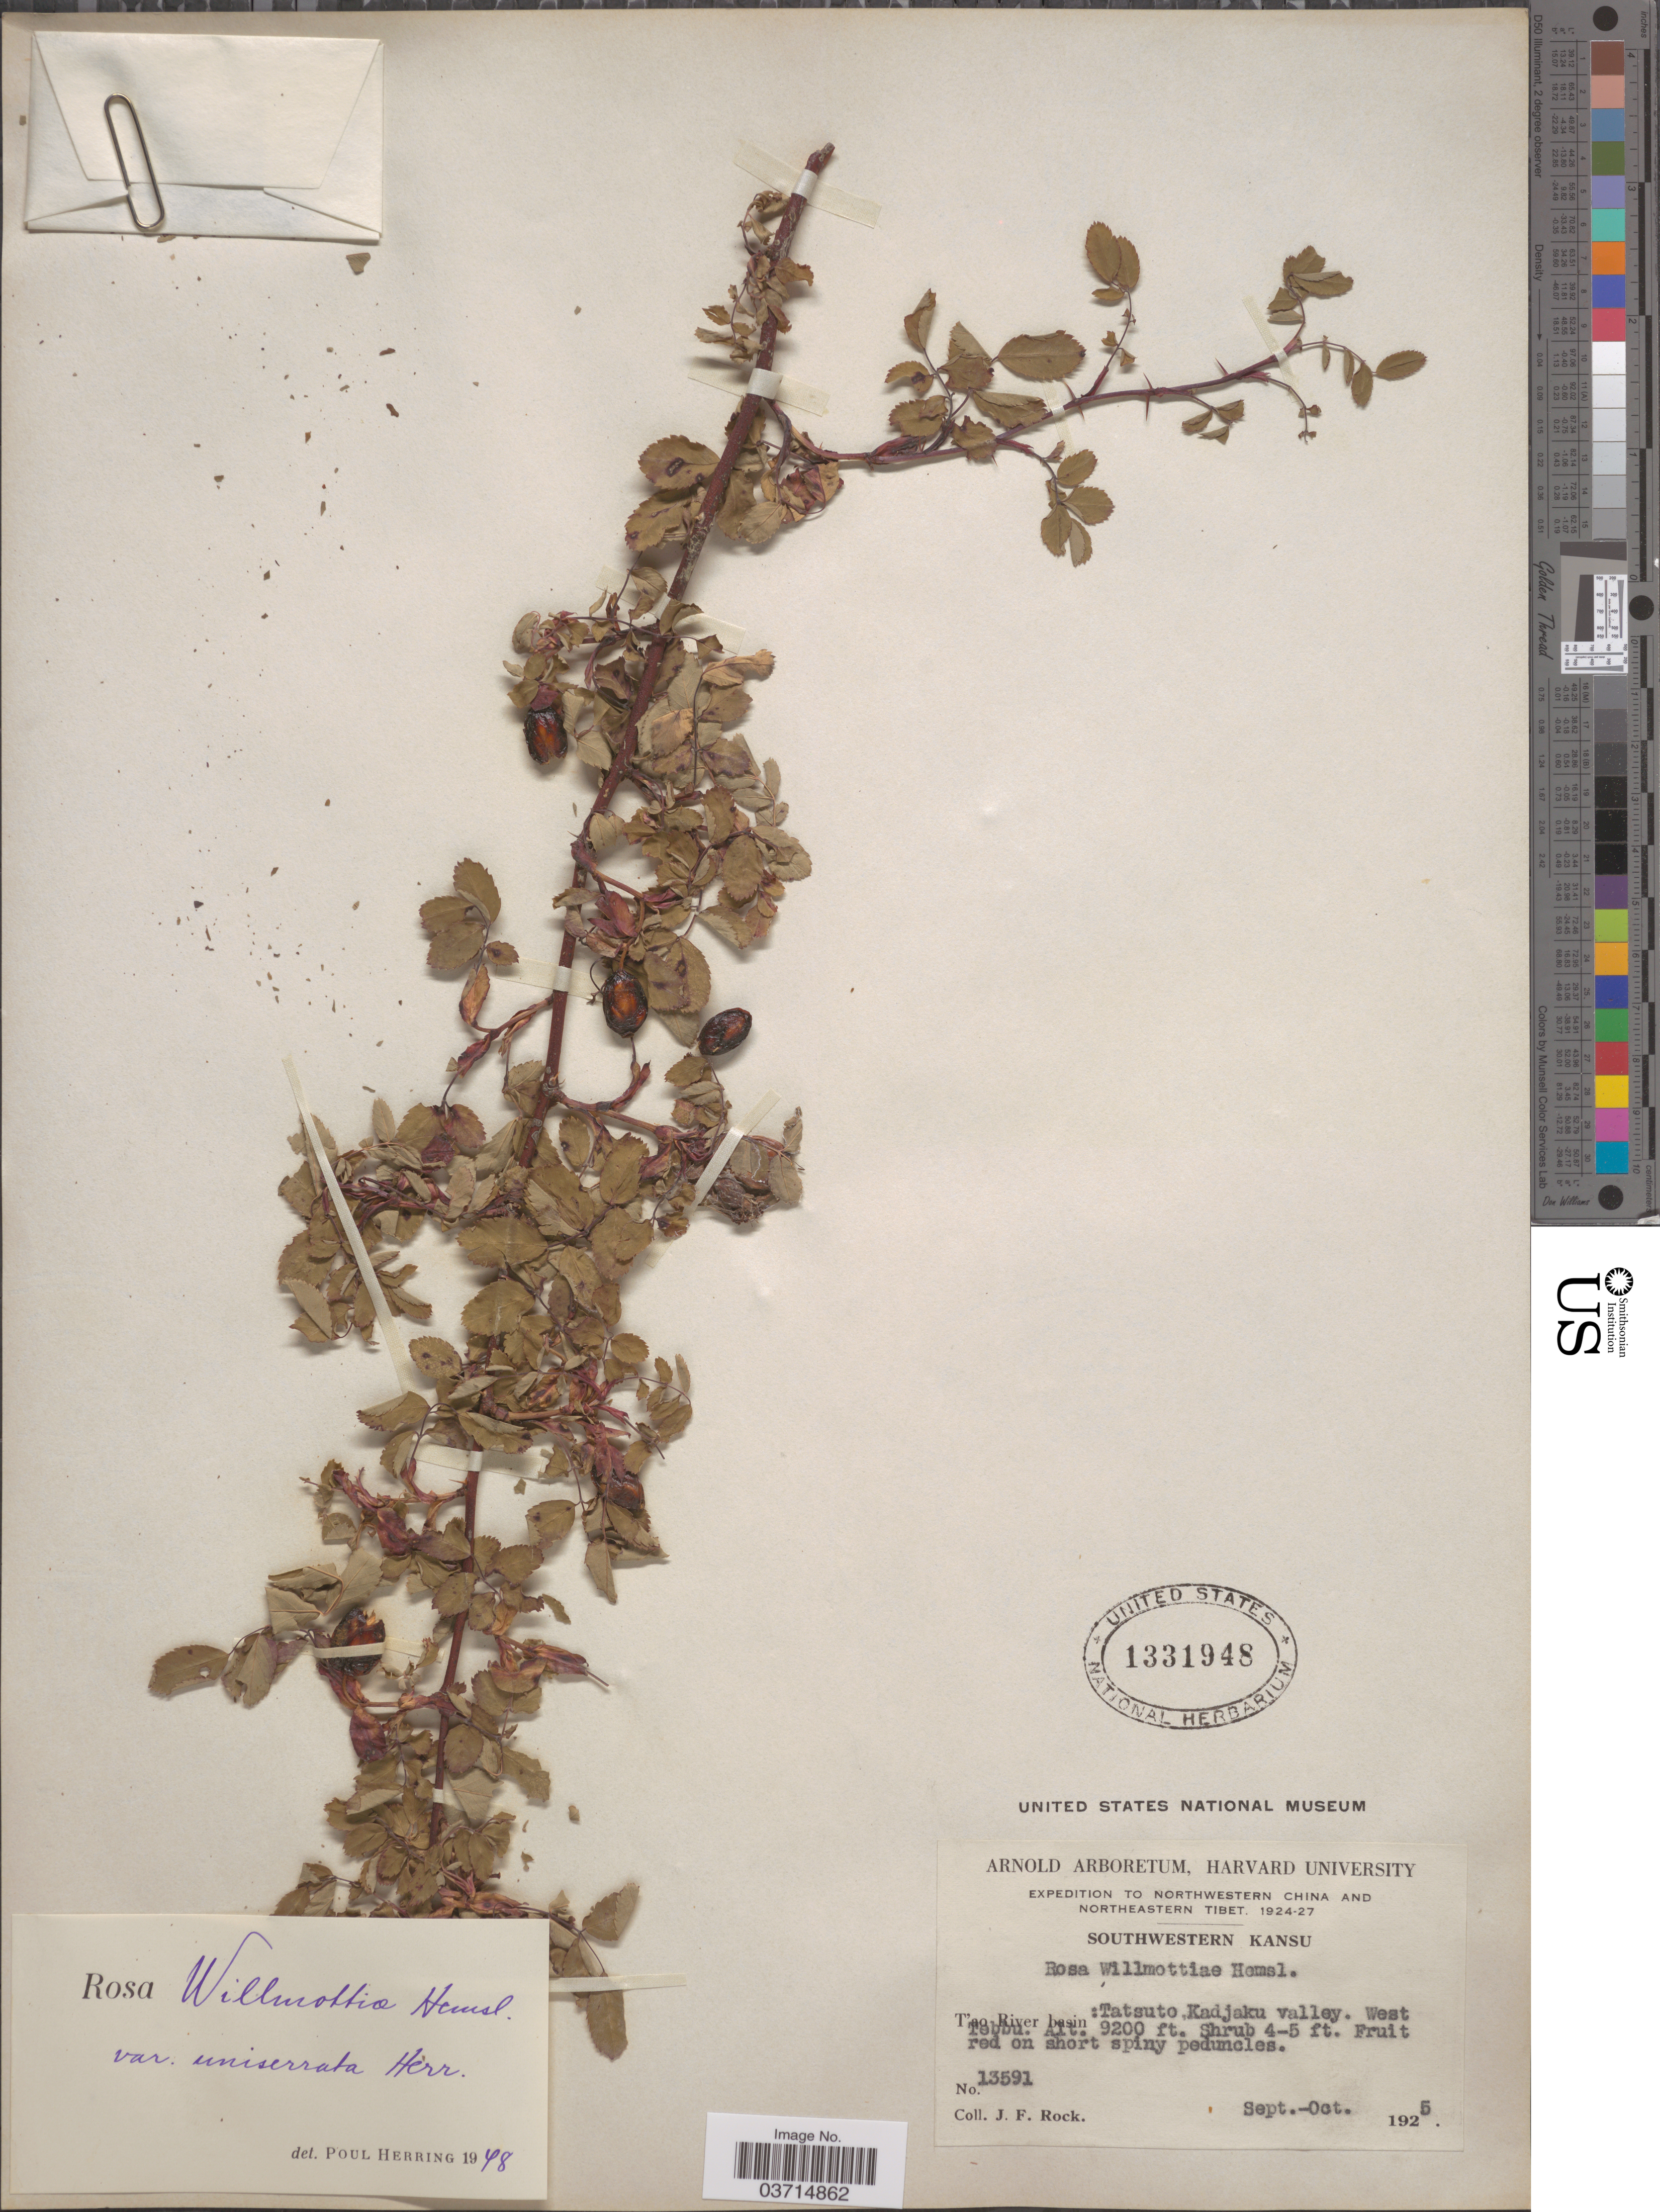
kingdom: Plantae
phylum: Tracheophyta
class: Magnoliopsida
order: Rosales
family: Rosaceae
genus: Rosa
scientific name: Rosa willmottiae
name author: Hemsl.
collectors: J. Rock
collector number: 13591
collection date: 1925-09/1925-10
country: China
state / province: Gansu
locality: Northwestern China. Southwestern Kansu. T'ao River basin: Tatsuto, Kadjaku valley. West Tebbu.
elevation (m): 2804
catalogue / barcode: US 1331948